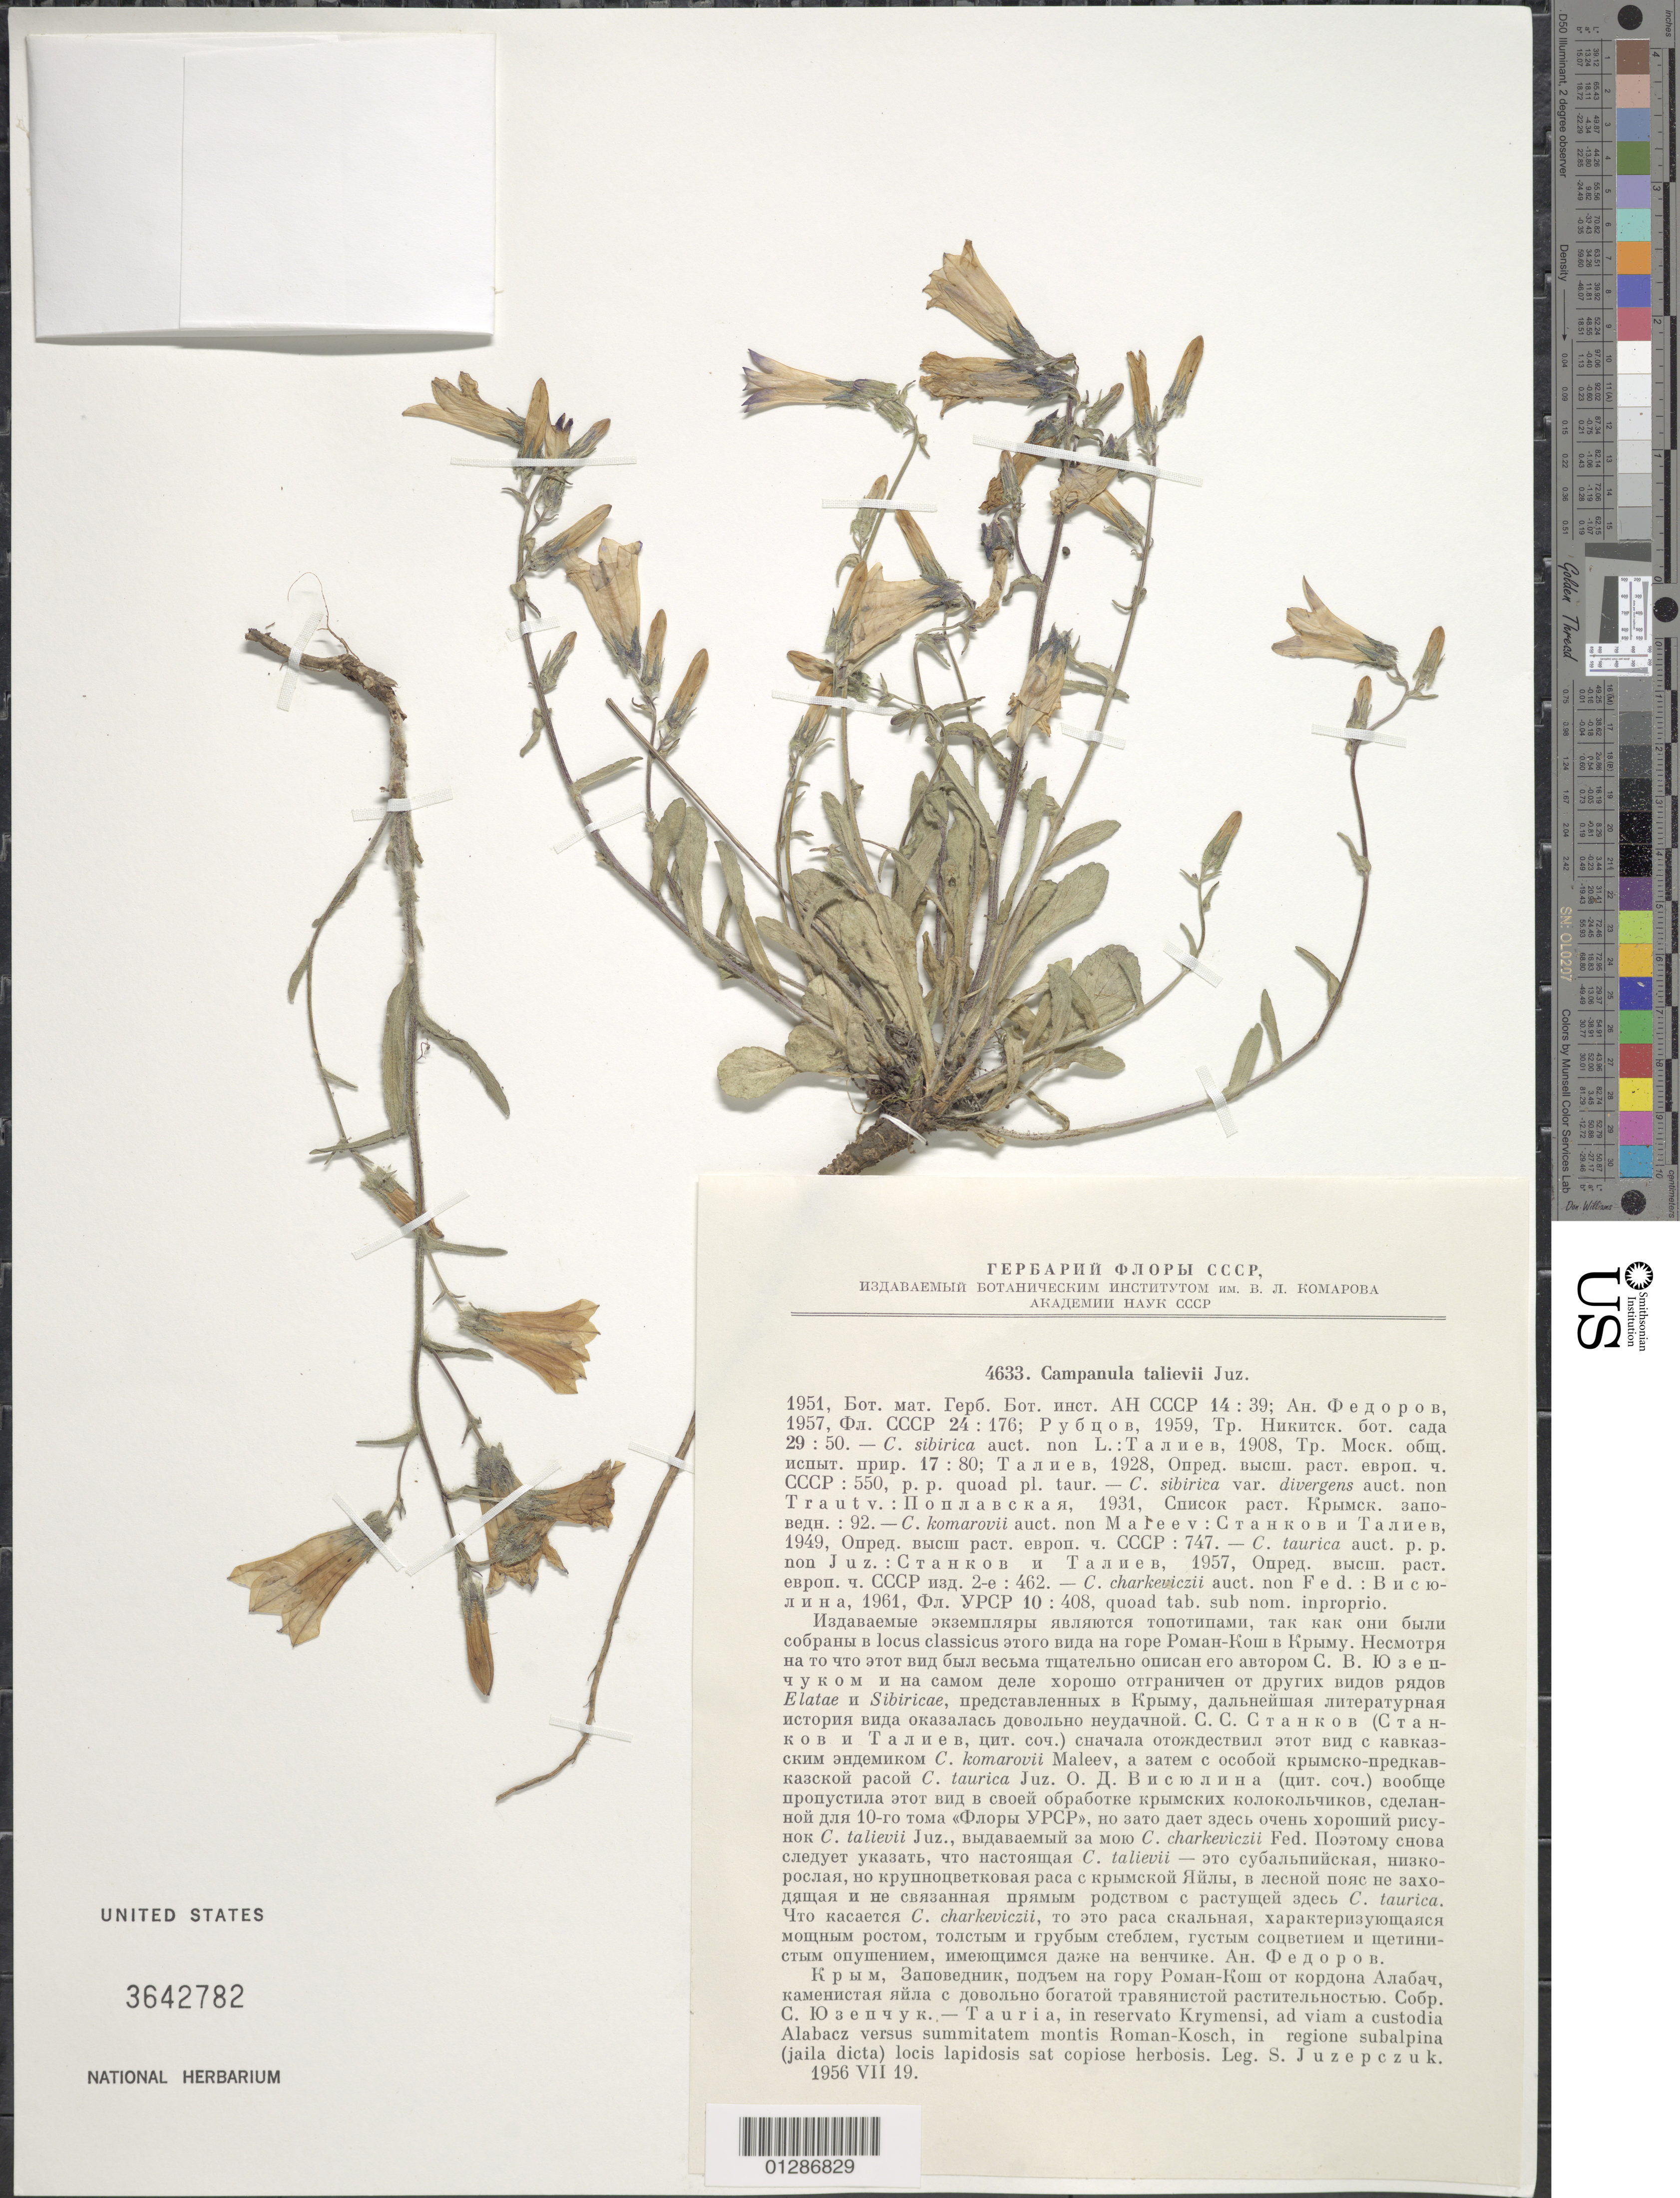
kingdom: Plantae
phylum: Tracheophyta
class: Magnoliopsida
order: Asterales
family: Campanulaceae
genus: Campanula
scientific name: Campanula talievii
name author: Juz.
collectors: S. V. Juzepczuk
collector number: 4633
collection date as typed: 19 Jul 1956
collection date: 1956-07-19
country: Ukraine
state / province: Crimea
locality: Tauria. Reservato Krymensi, ad viam a custodia Alabacz versus summitatem montis Roman-Kosch, in region subalpina.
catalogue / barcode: US 3642782